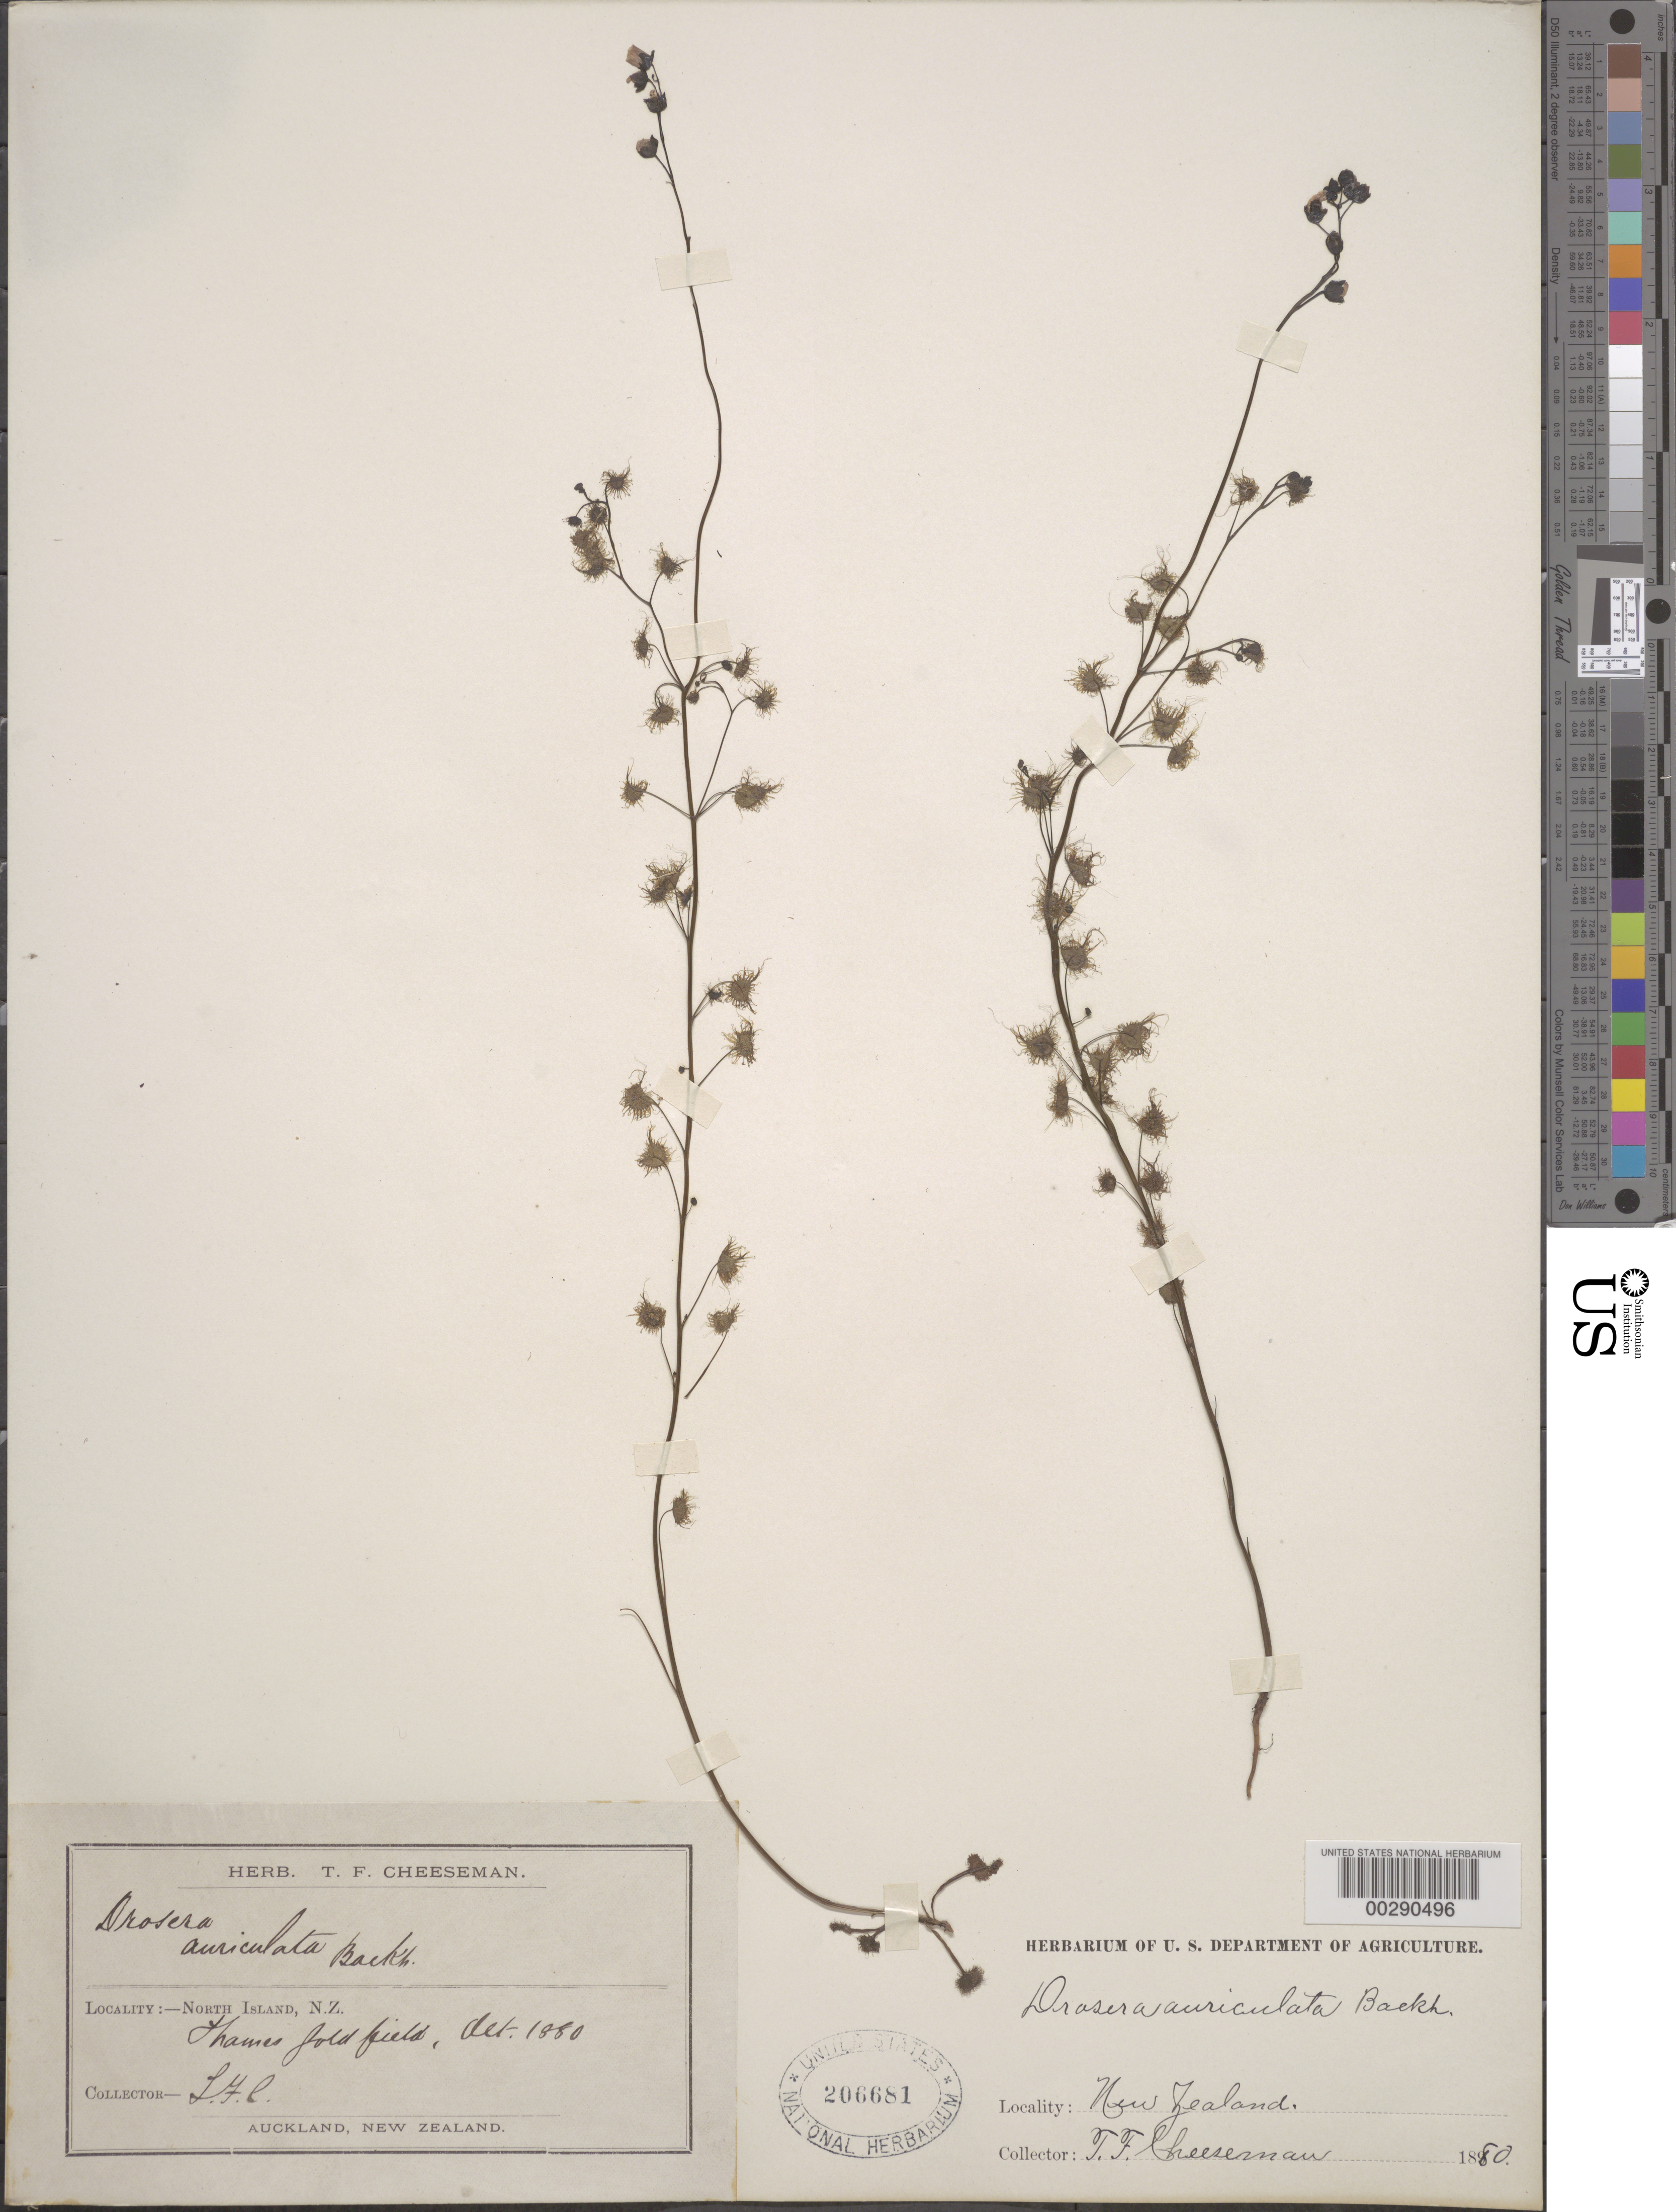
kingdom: Plantae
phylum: Tracheophyta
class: Magnoliopsida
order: Caryophyllales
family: Droseraceae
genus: Drosera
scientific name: Drosera auriculata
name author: Backh. ex Planch.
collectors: T. F. Cheeseman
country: New Zealand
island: North Island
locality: Thames gold fields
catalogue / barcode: US 206681